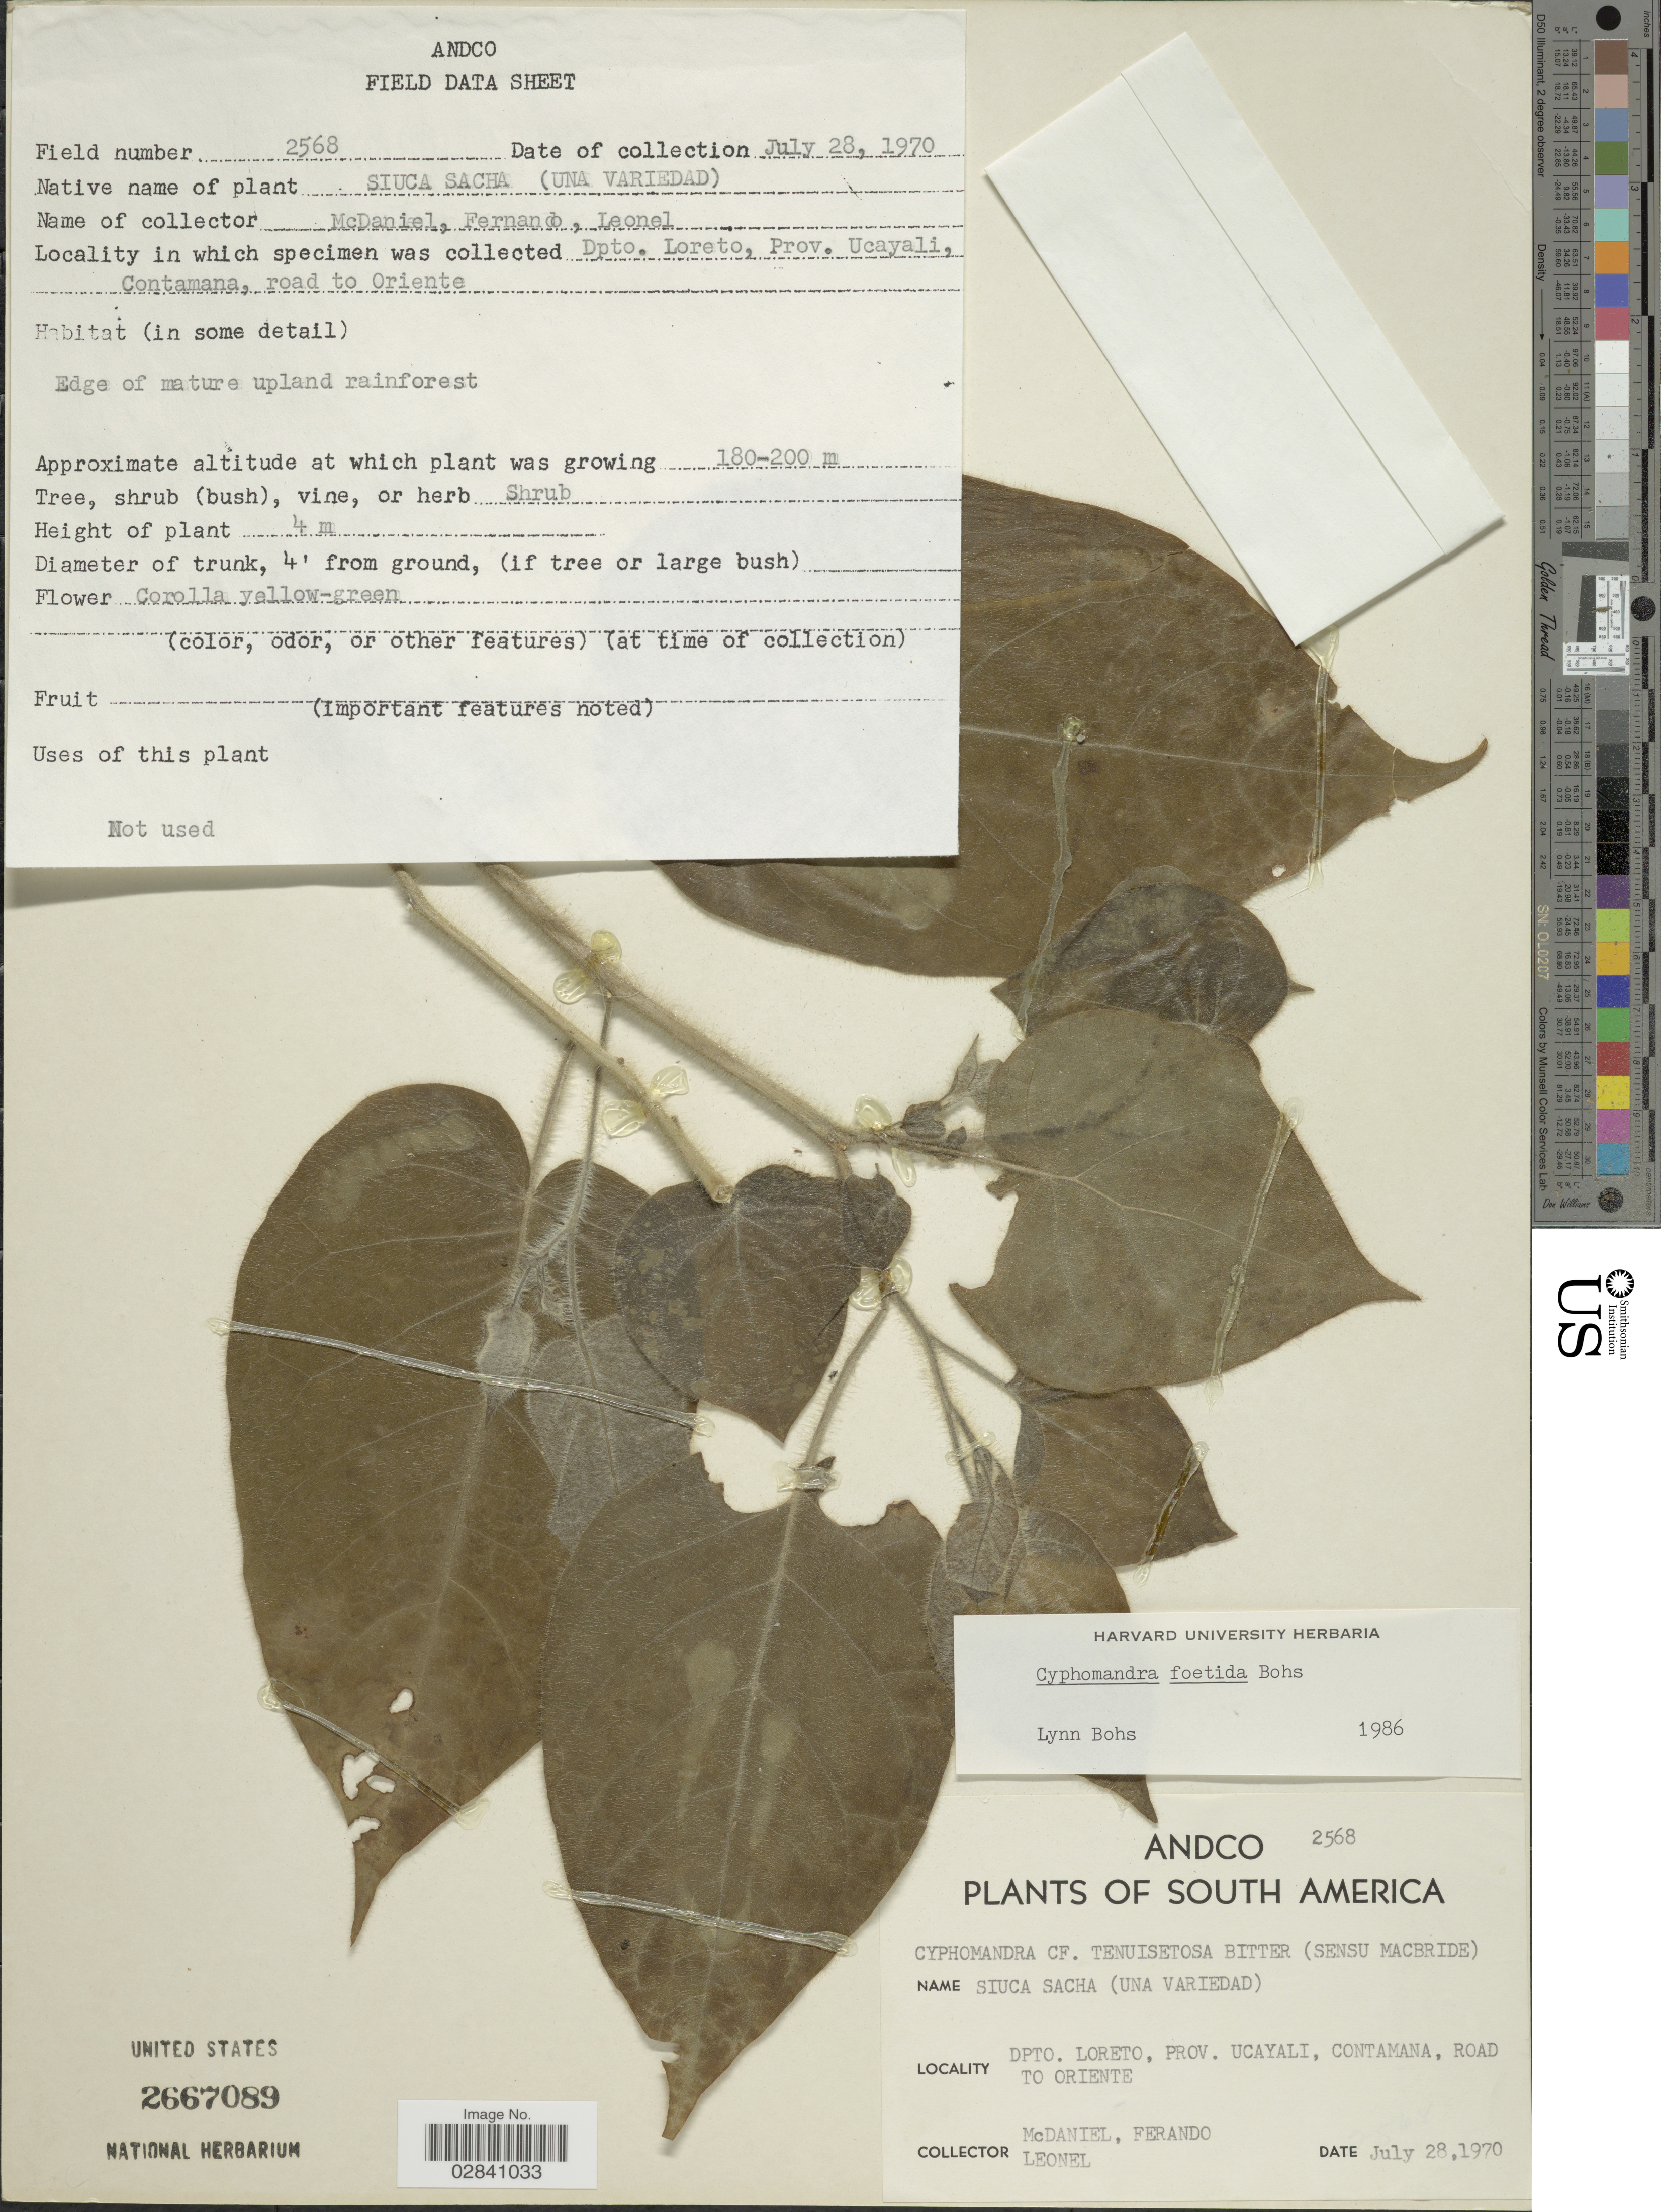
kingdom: Plantae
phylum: Tracheophyta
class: Magnoliopsida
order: Solanales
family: Solanaceae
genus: Cyphomandra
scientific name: Cyphomandra foetida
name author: Bitter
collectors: -- McDaniel, -- Fernando & -- Leonel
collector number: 2568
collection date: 1970-07-28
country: Peru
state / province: Loreto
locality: Dpto. Loreto, Prov. Ucayali, Contamana, Road to Oriente.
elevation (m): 180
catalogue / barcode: US 2667089